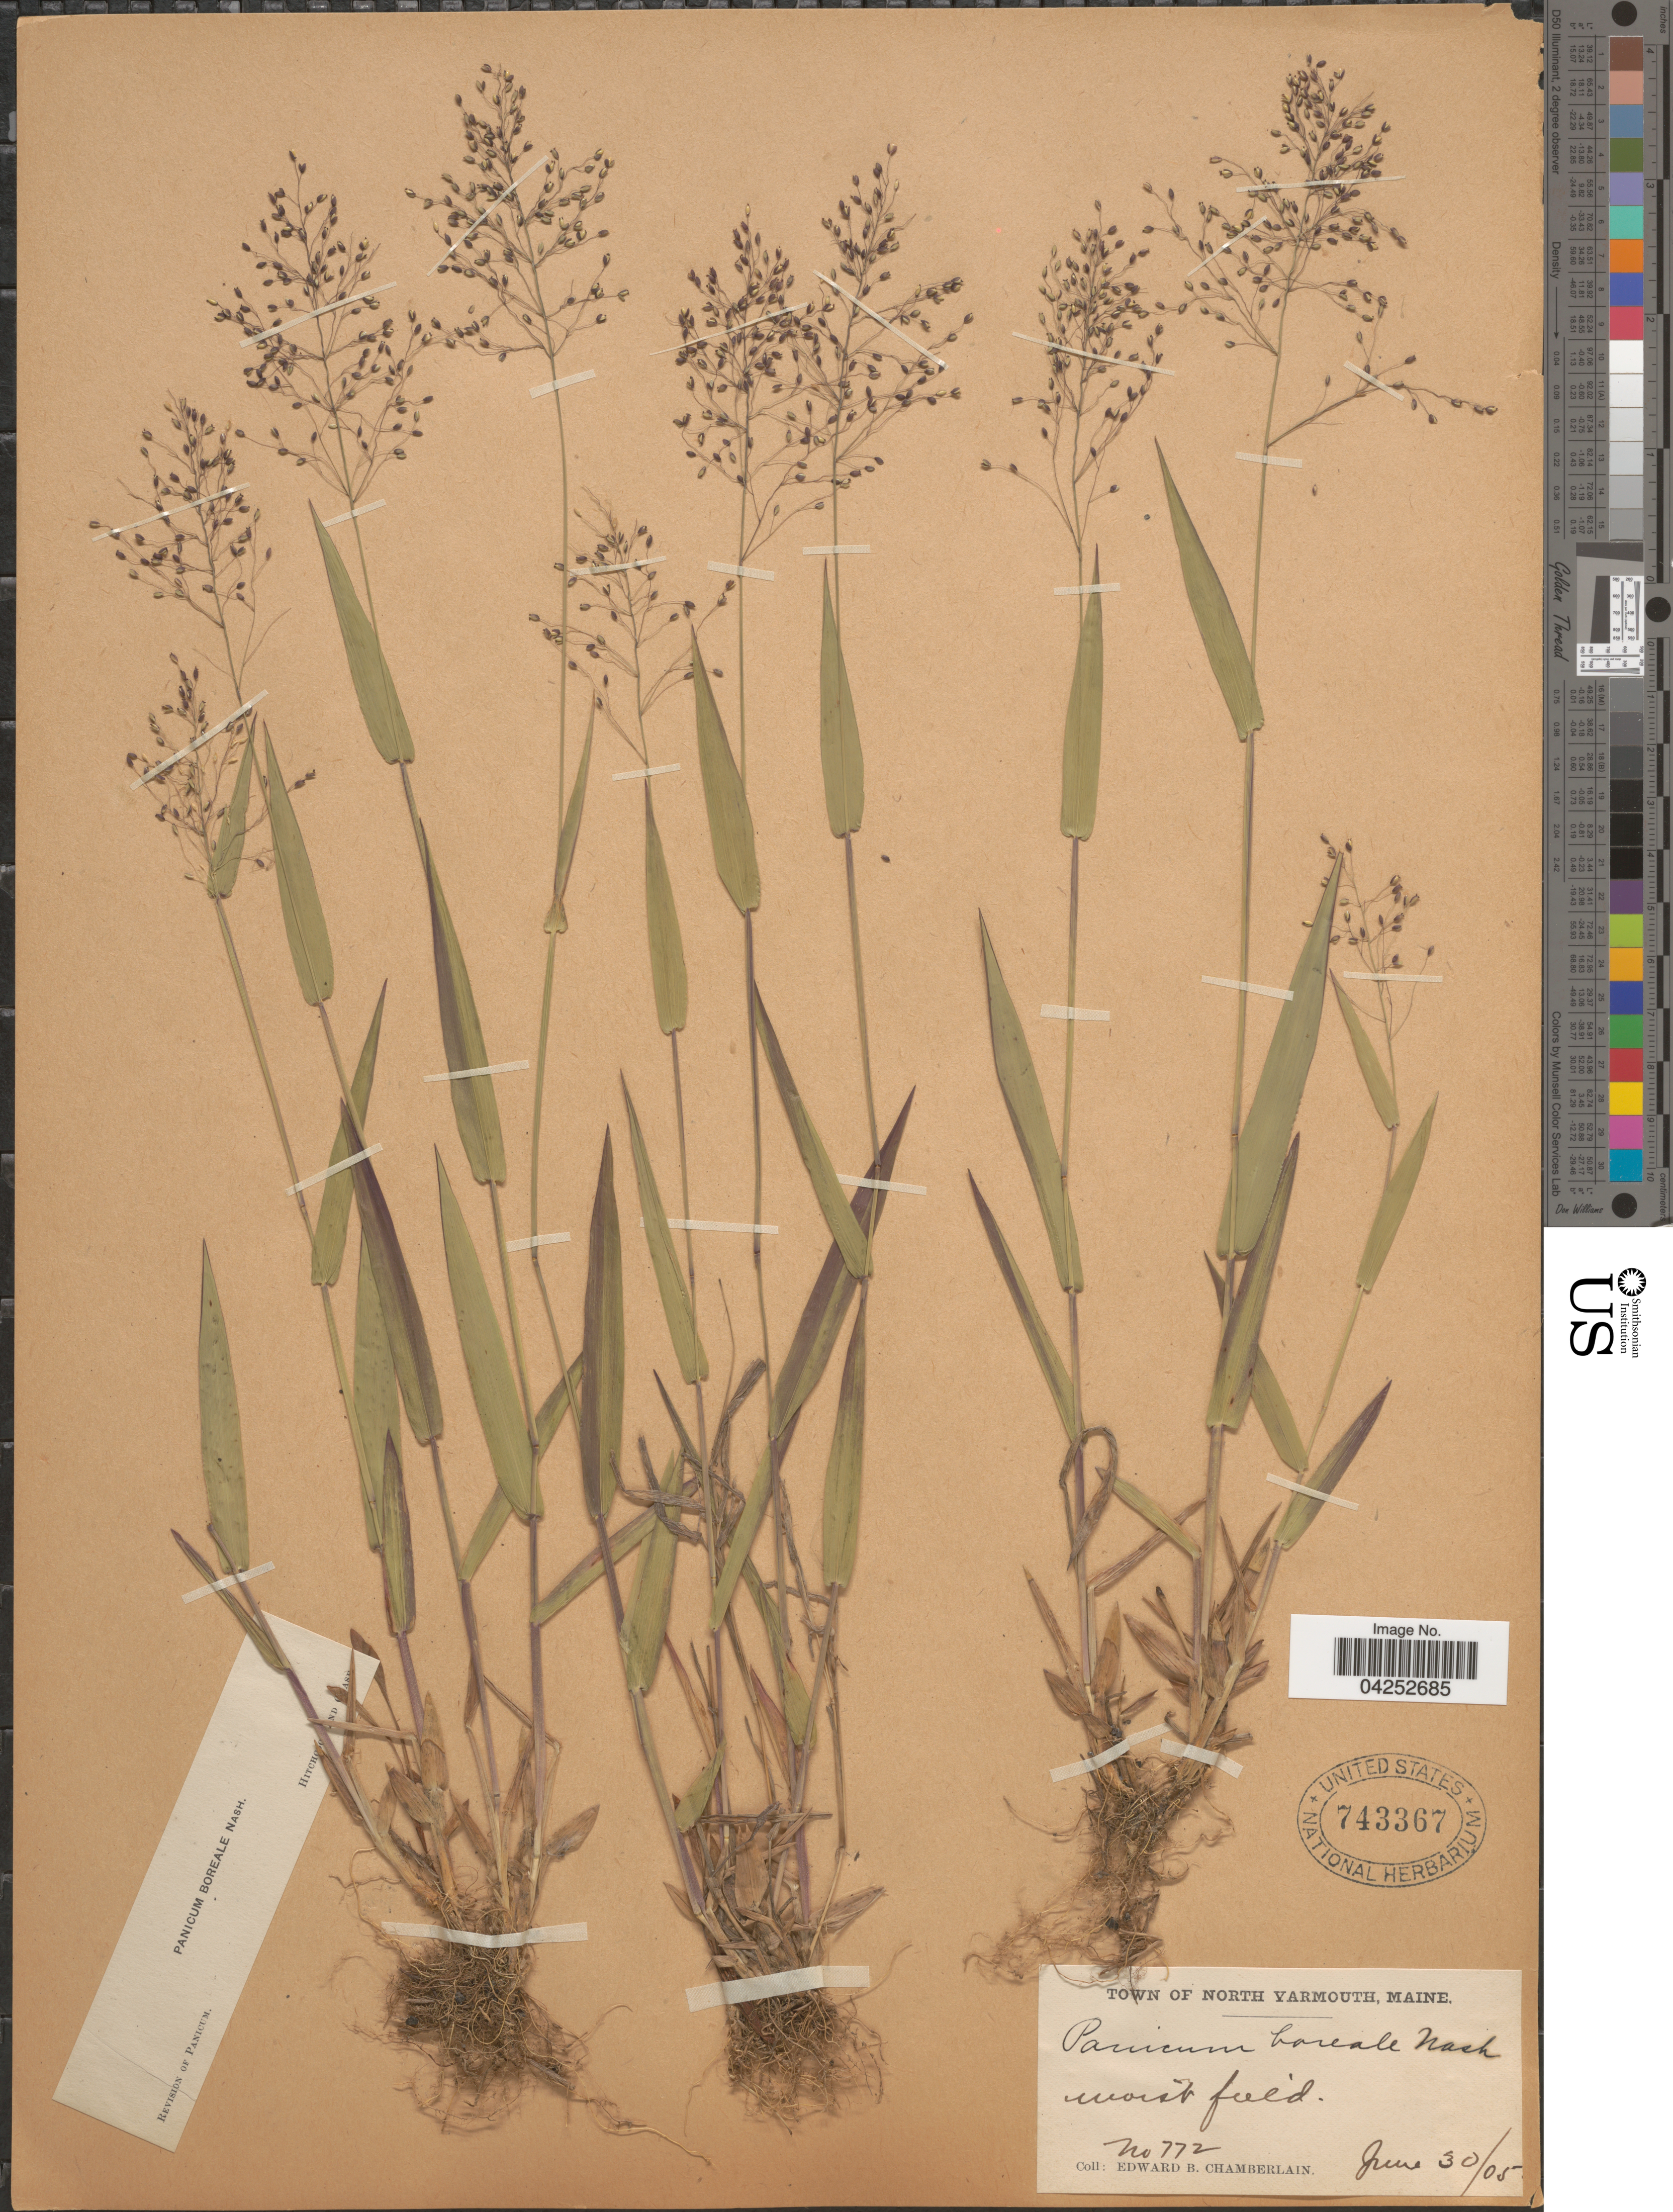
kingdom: Plantae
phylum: Tracheophyta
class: Liliopsida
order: Poales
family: Poaceae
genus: Dichanthelium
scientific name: Dichanthelium boreale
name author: (Nash) Freckmann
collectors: E. Chamberlain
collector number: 772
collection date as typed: Transcribed d/m/y: 30/6/5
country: United States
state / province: Maine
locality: Town of North Yarmouth.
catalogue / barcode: US 743367